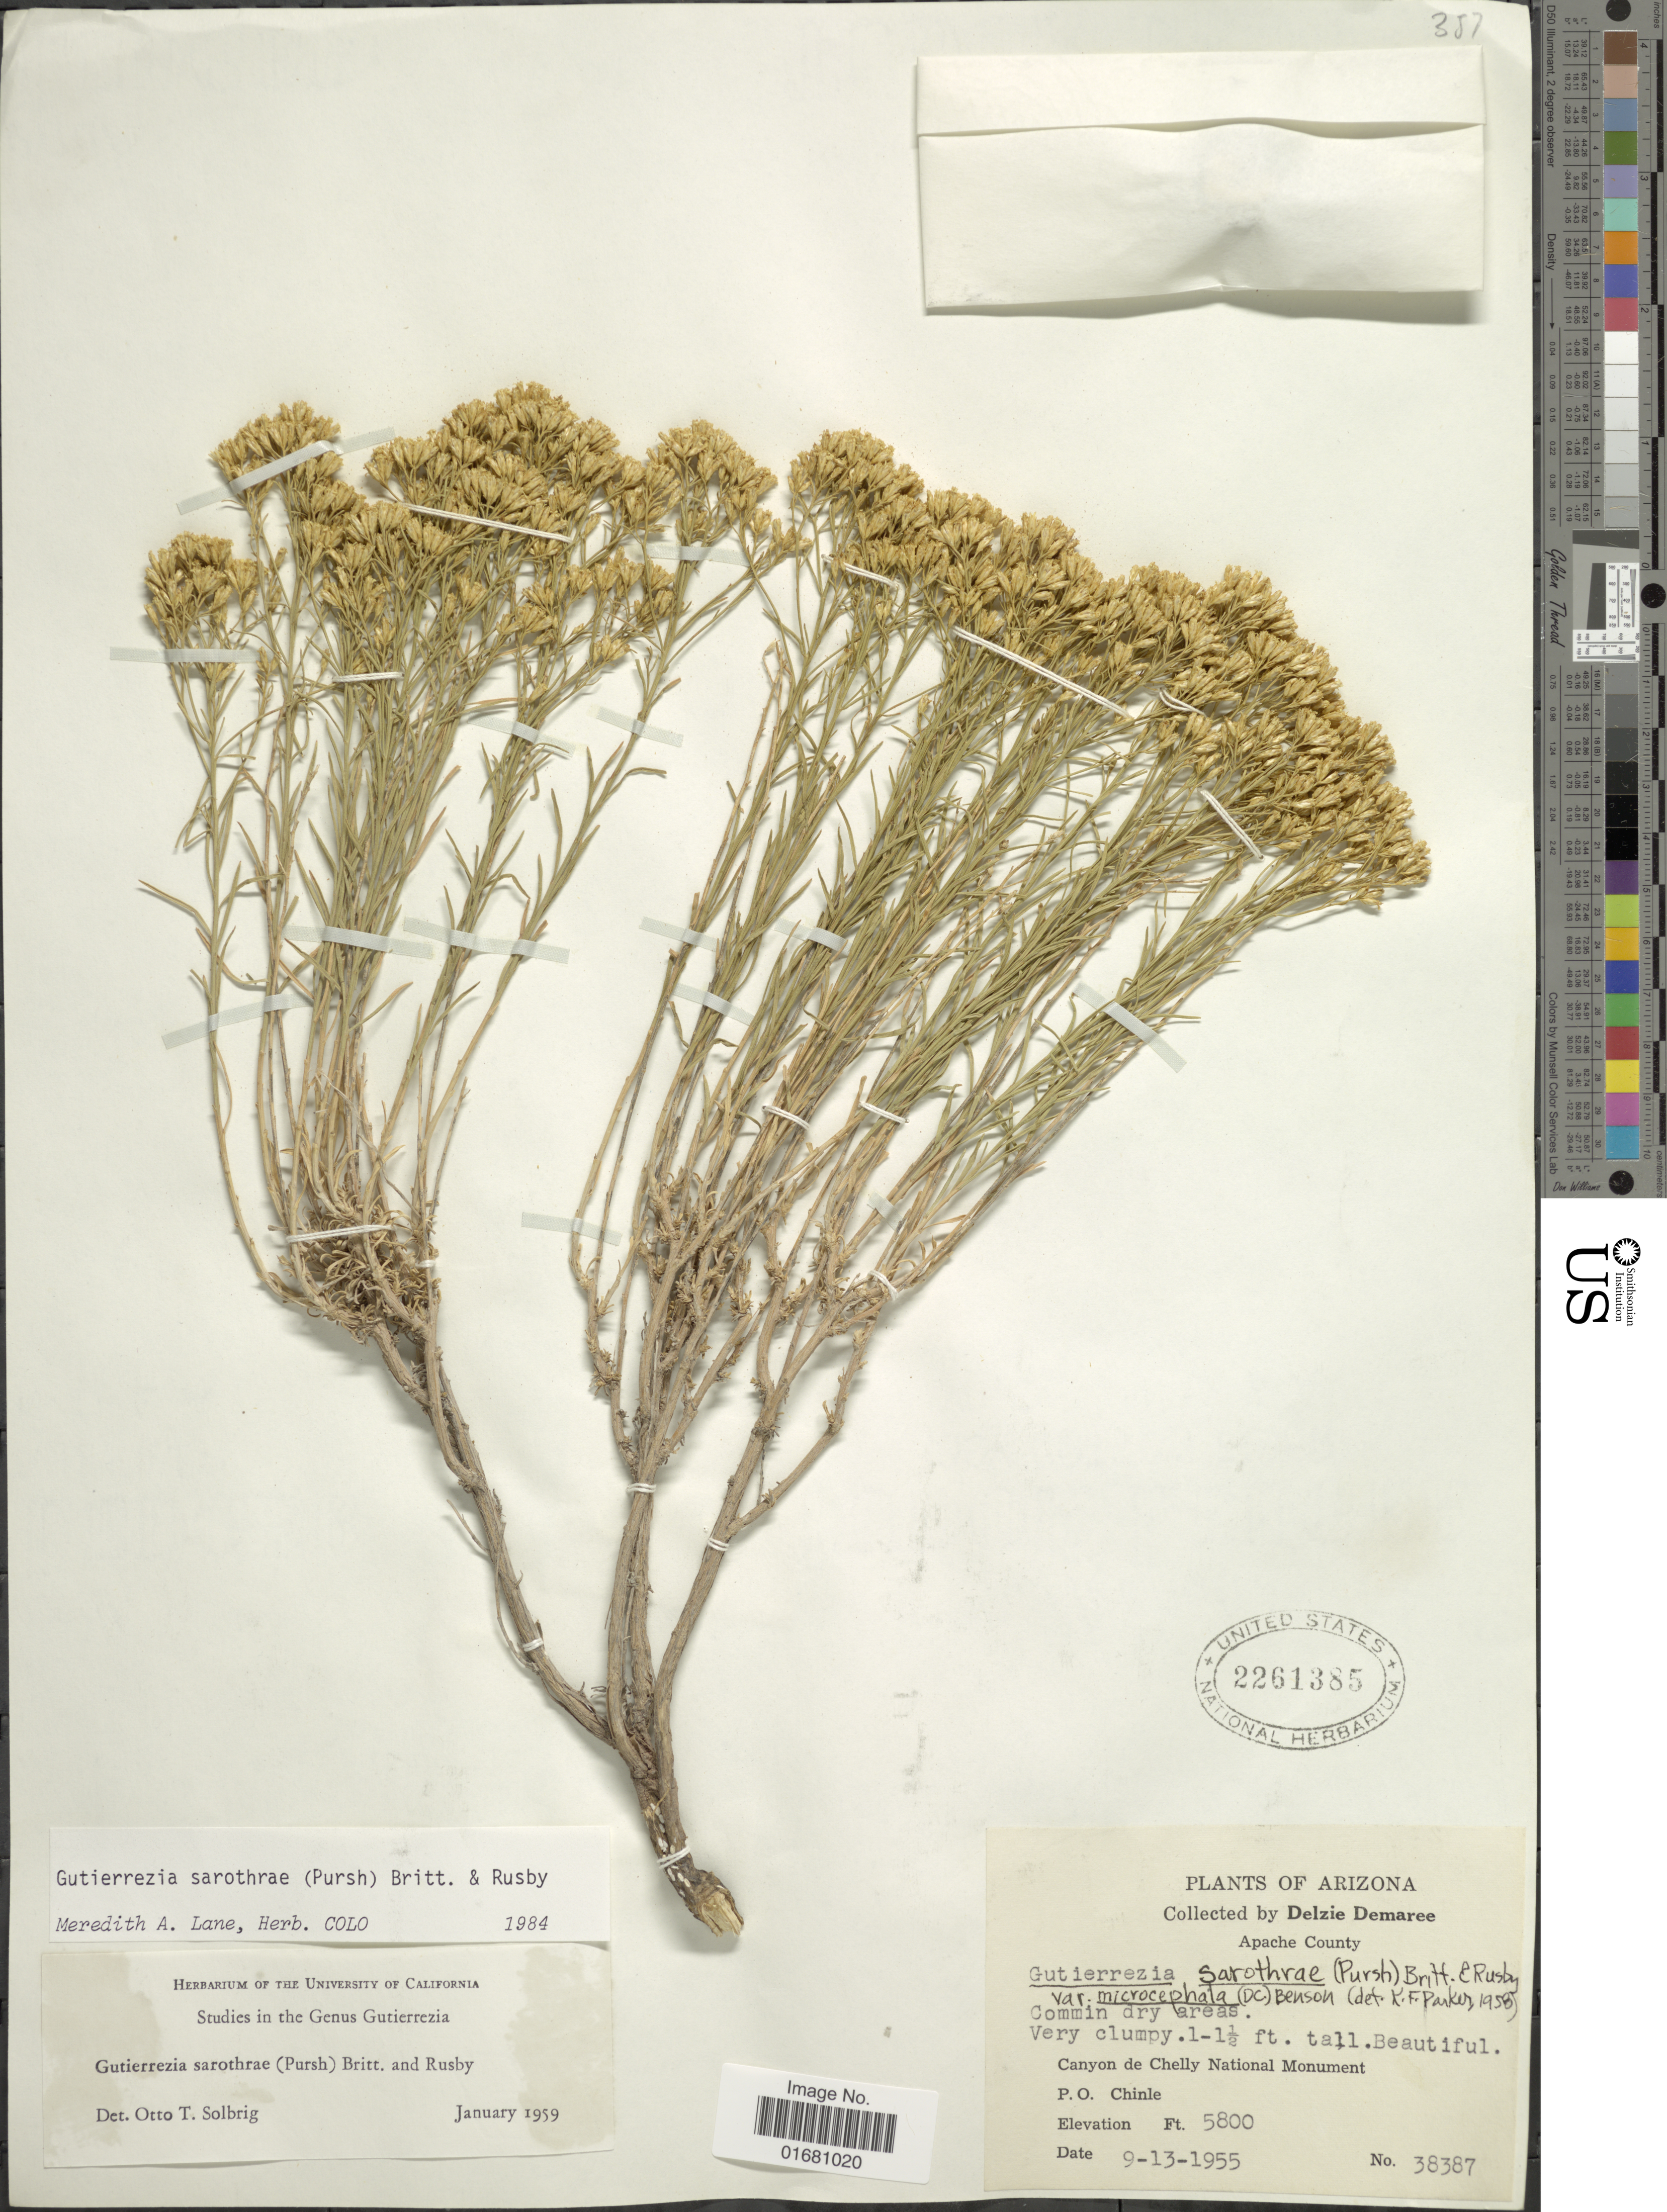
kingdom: Plantae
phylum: Tracheophyta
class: Magnoliopsida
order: Asterales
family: Asteraceae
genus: Gutierrezia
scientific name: Gutierrezia sarothrae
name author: (Pursh) Britton & Rusby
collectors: D. Demaree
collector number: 38387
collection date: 1955-09-13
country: United States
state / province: Arizona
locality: Apache County, Canyon de Chelly National Monument, P.O. Chinle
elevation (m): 1768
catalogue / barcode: US 2261385